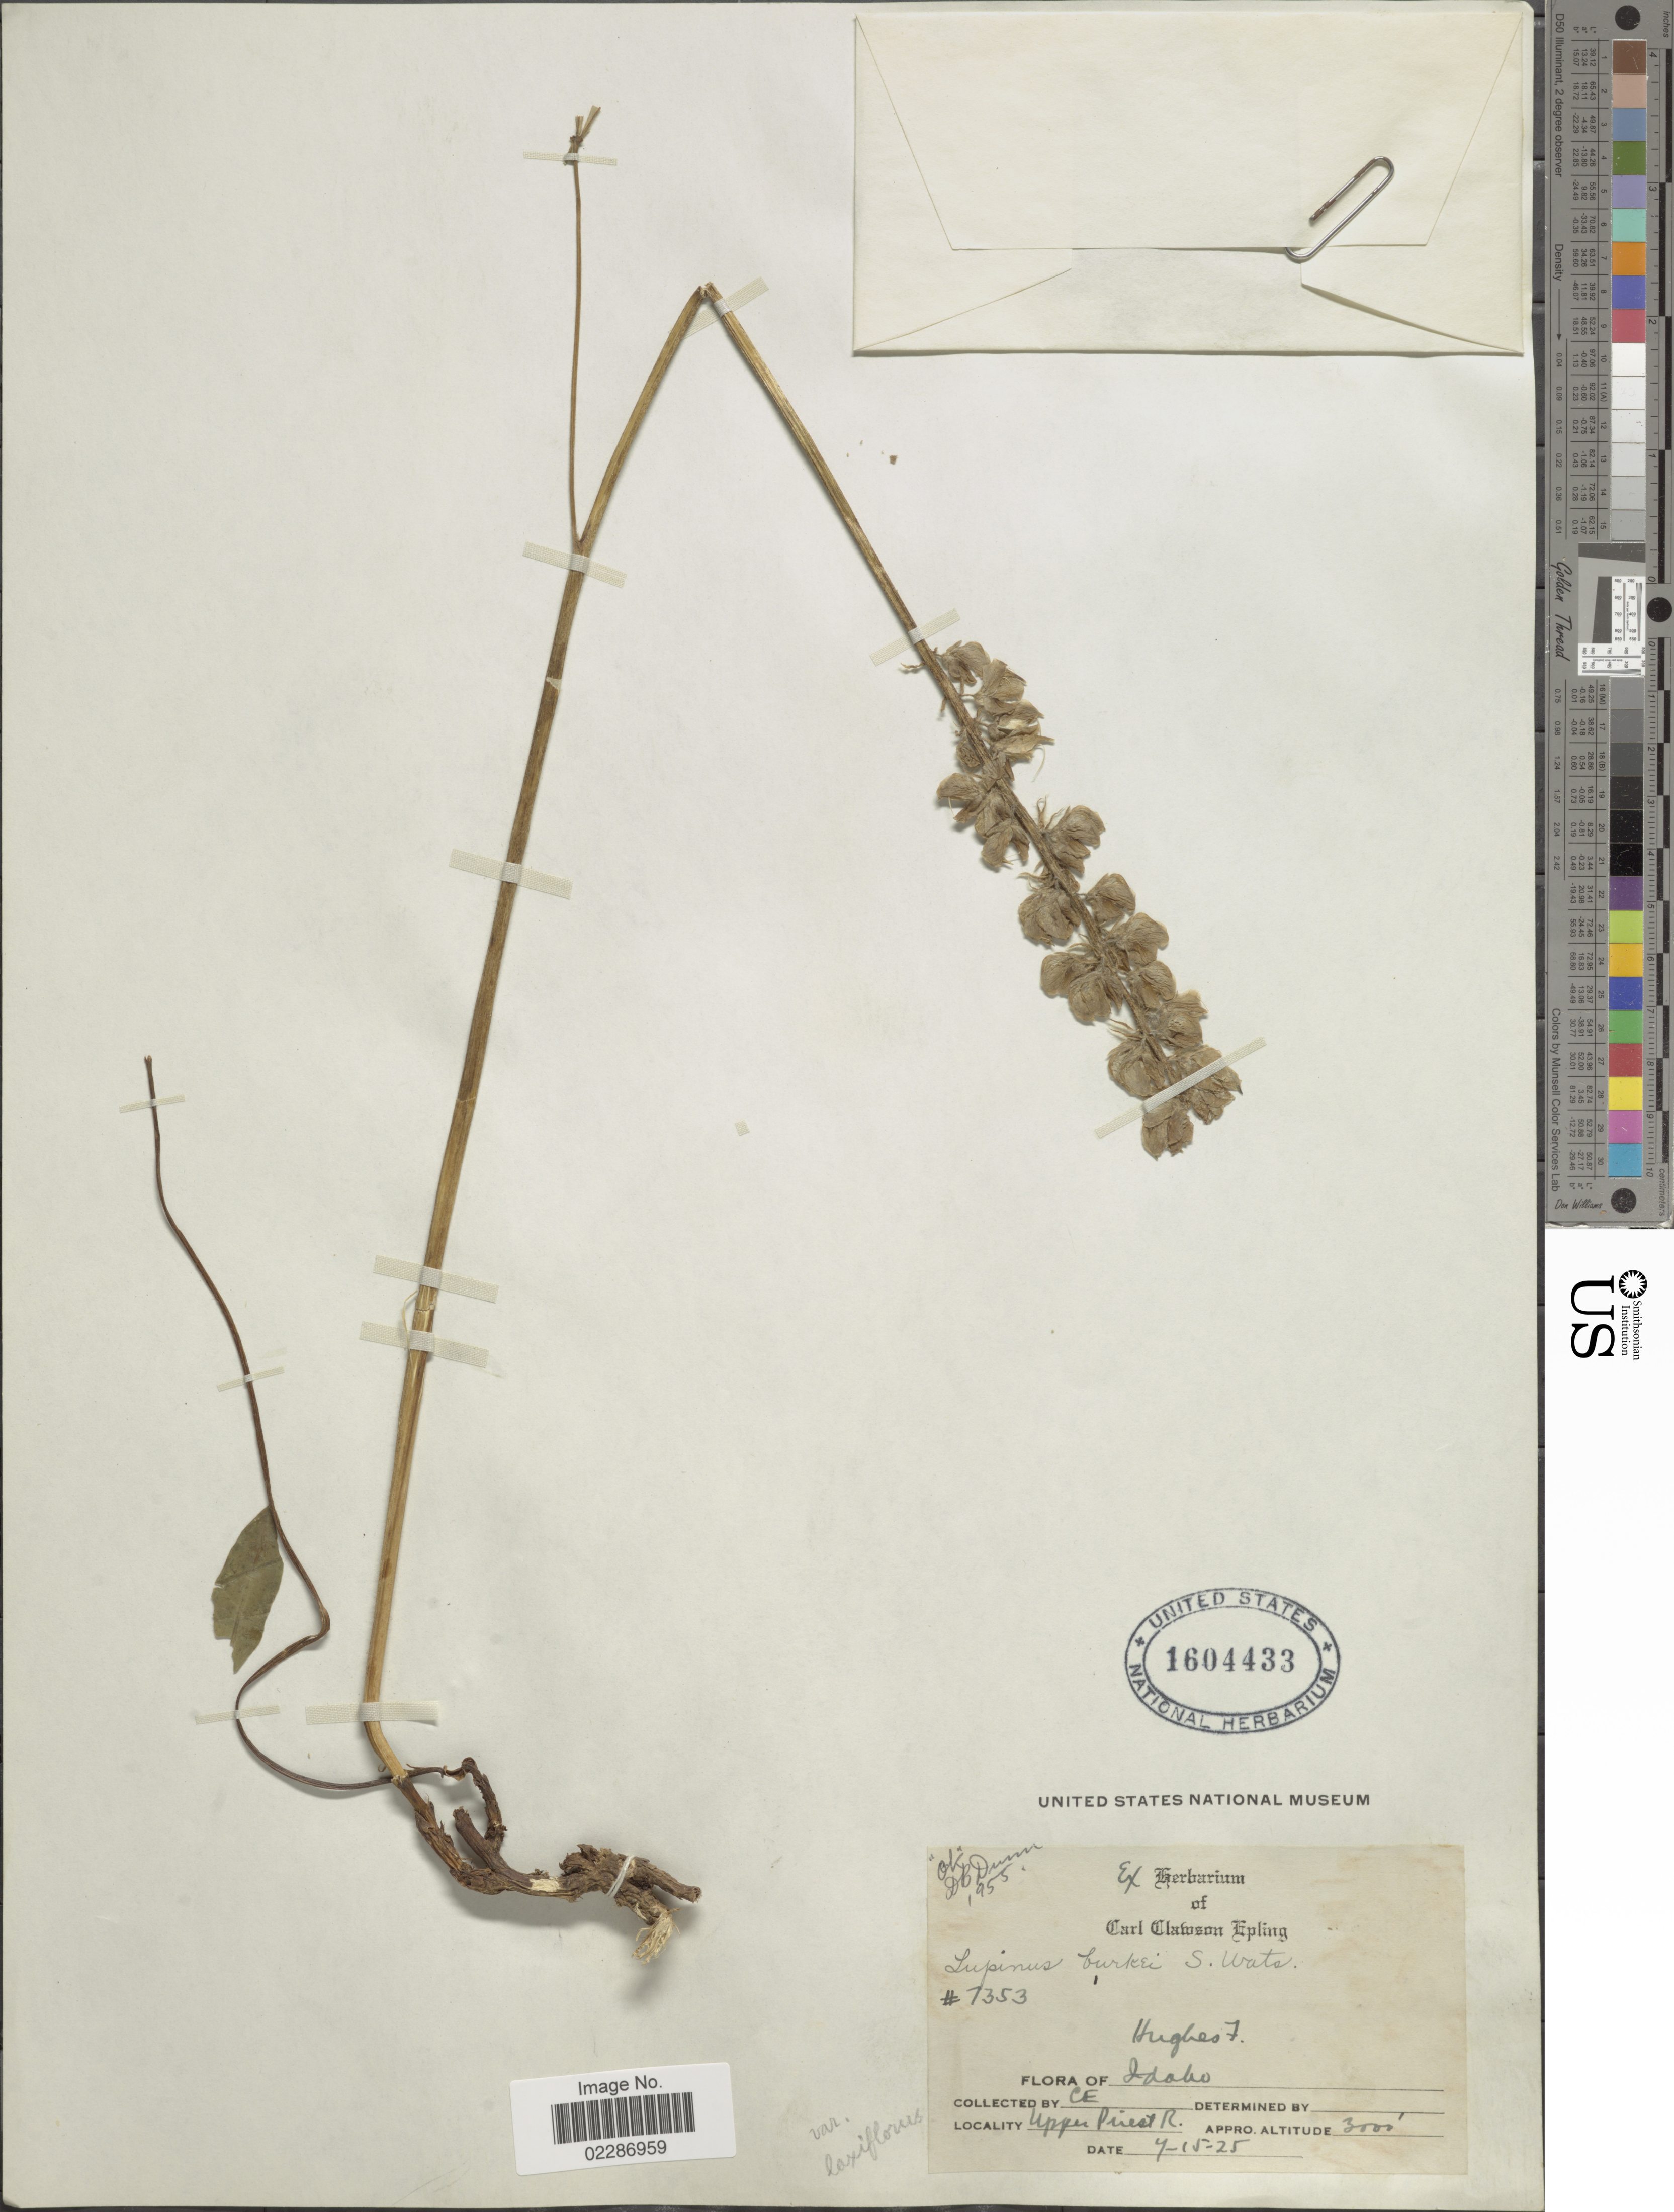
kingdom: Plantae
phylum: Tracheophyta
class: Magnoliopsida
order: Fabales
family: Fabaceae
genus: Lupinus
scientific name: Lupinus burkei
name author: S. Watson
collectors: C. C. Epling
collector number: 7353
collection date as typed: Transcribed d/m/y: 15/7/25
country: United States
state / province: Idaho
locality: Upper Priest R.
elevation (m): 914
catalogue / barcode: US 1604433